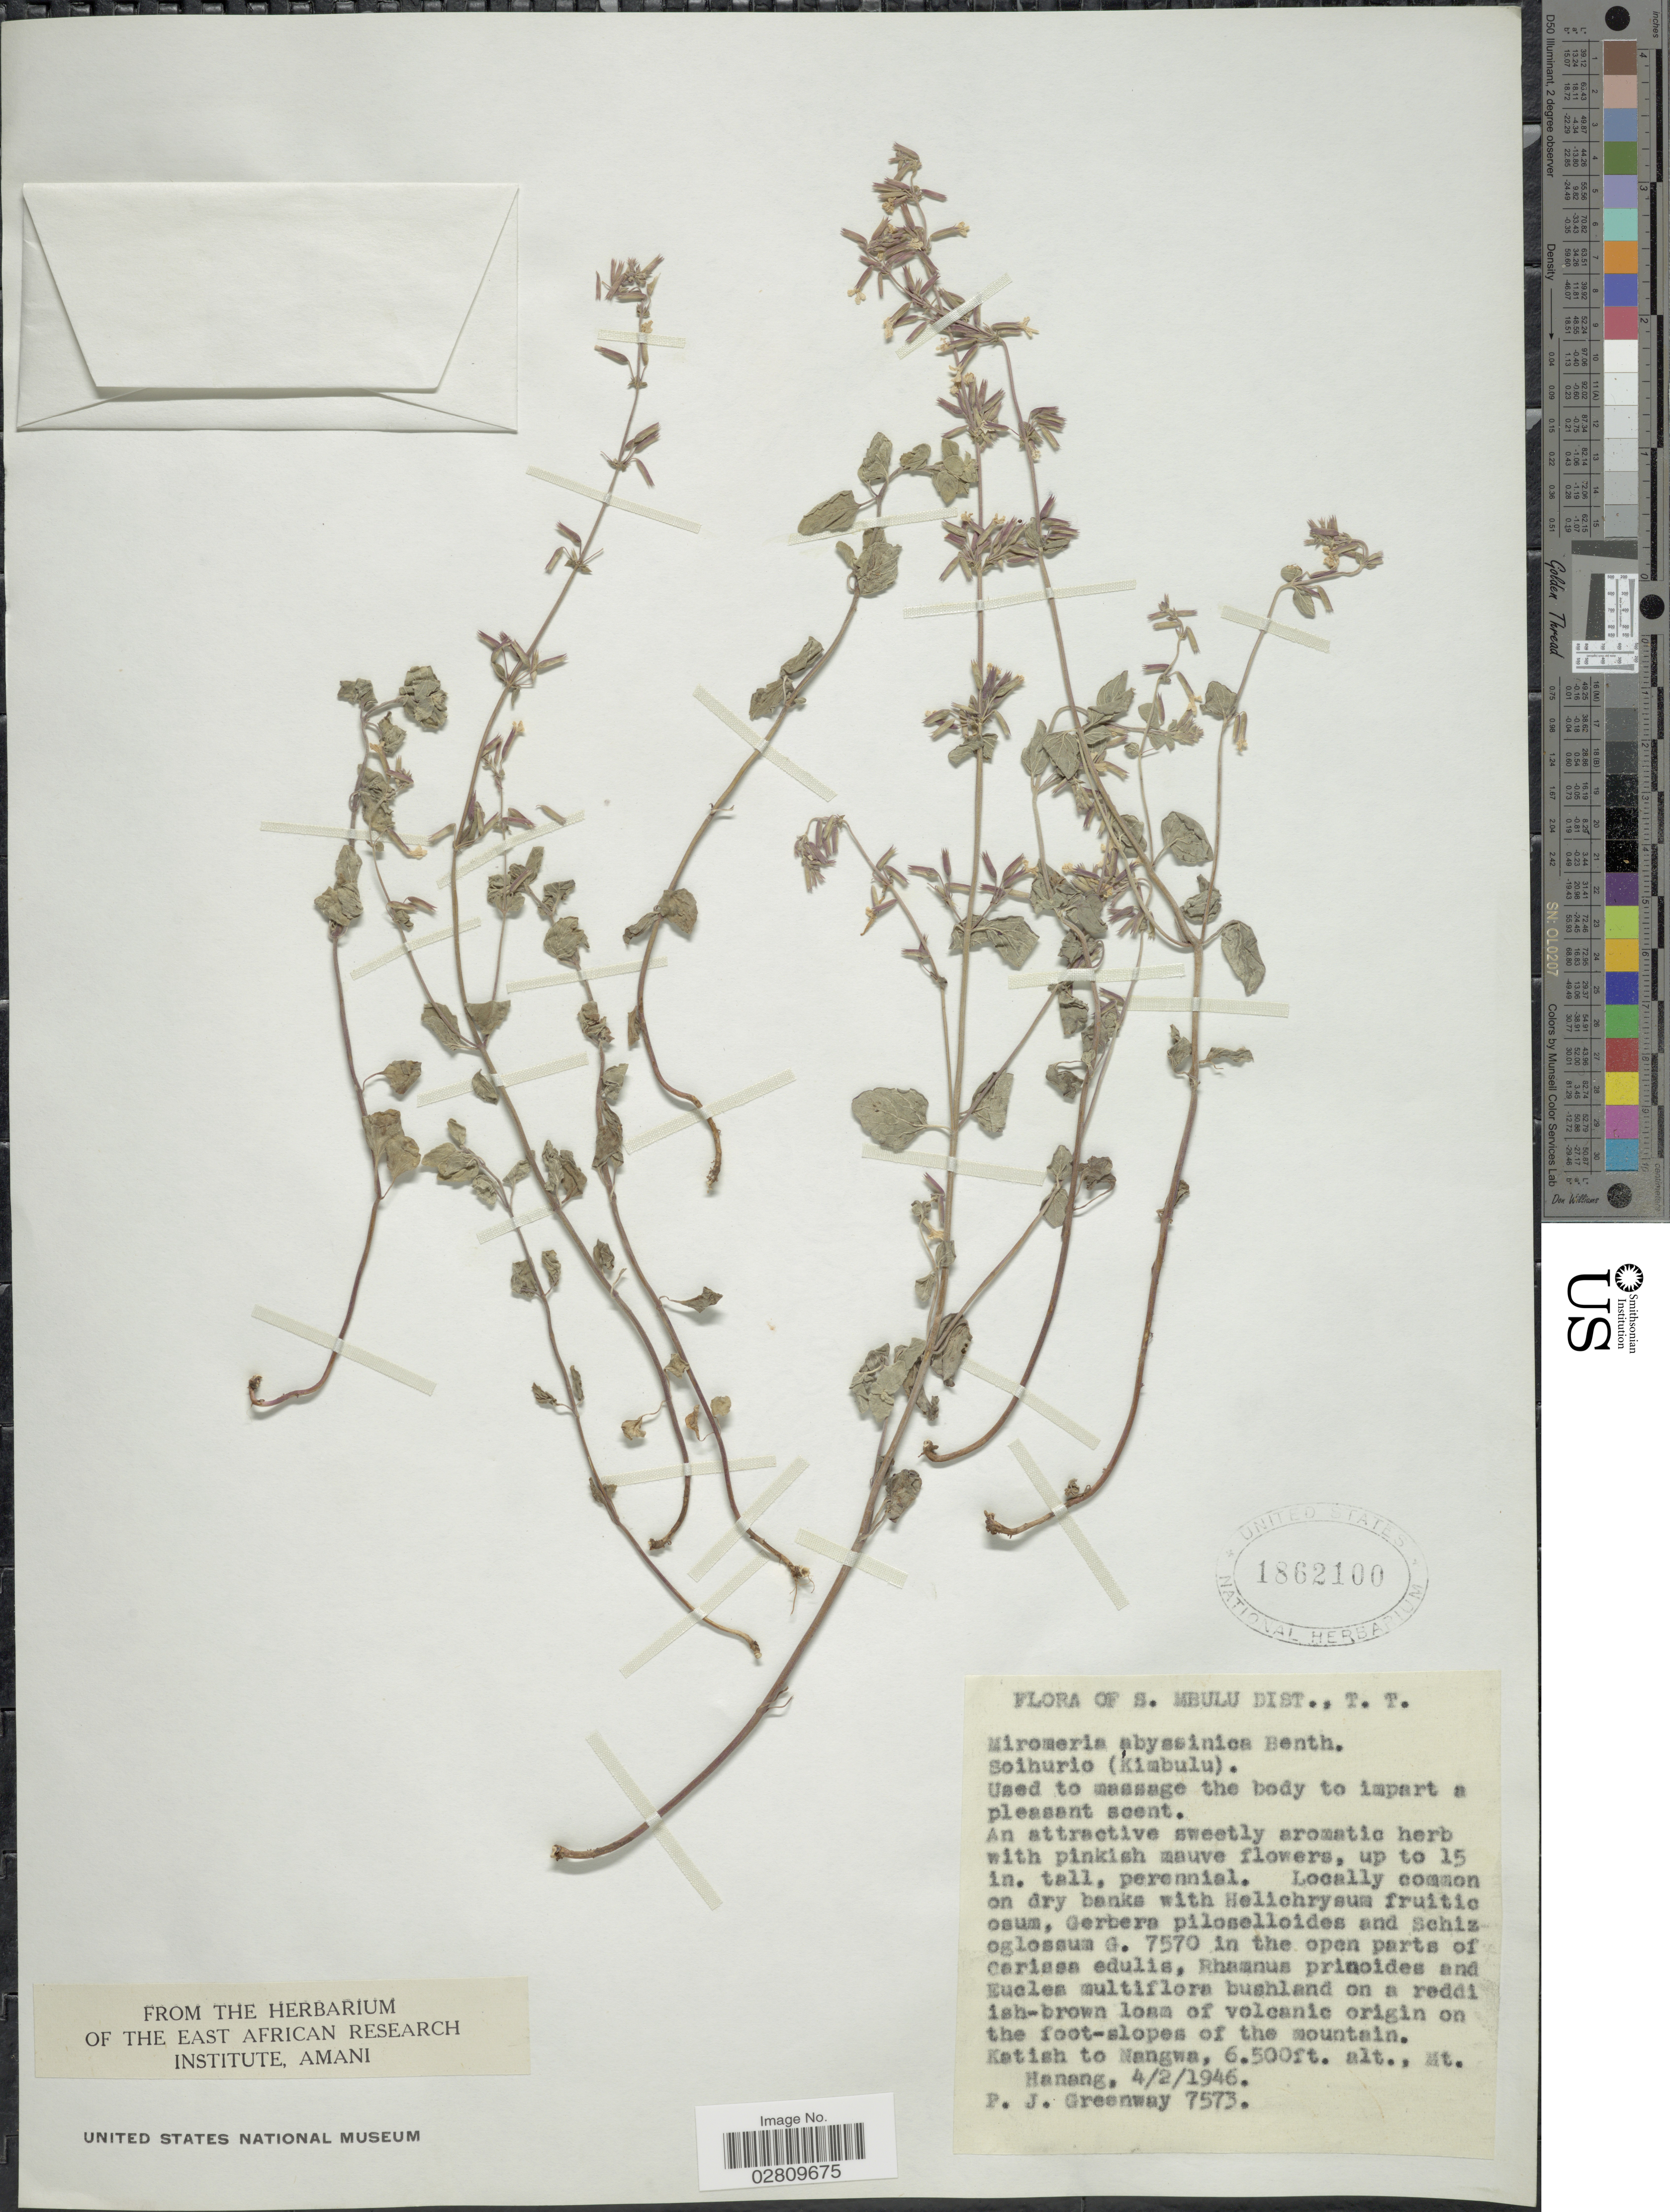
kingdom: Plantae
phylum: Tracheophyta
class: Magnoliopsida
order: Lamiales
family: Lamiaceae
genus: Micromeria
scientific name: Micromeria abyssinica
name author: Benth.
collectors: P. J. Greenway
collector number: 7573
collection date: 1946-02-04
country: Tanzania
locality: S. Mbulu Dist., T. T. Katish to Nangwa. Mt. Hanang.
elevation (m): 1981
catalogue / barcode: US 1862100